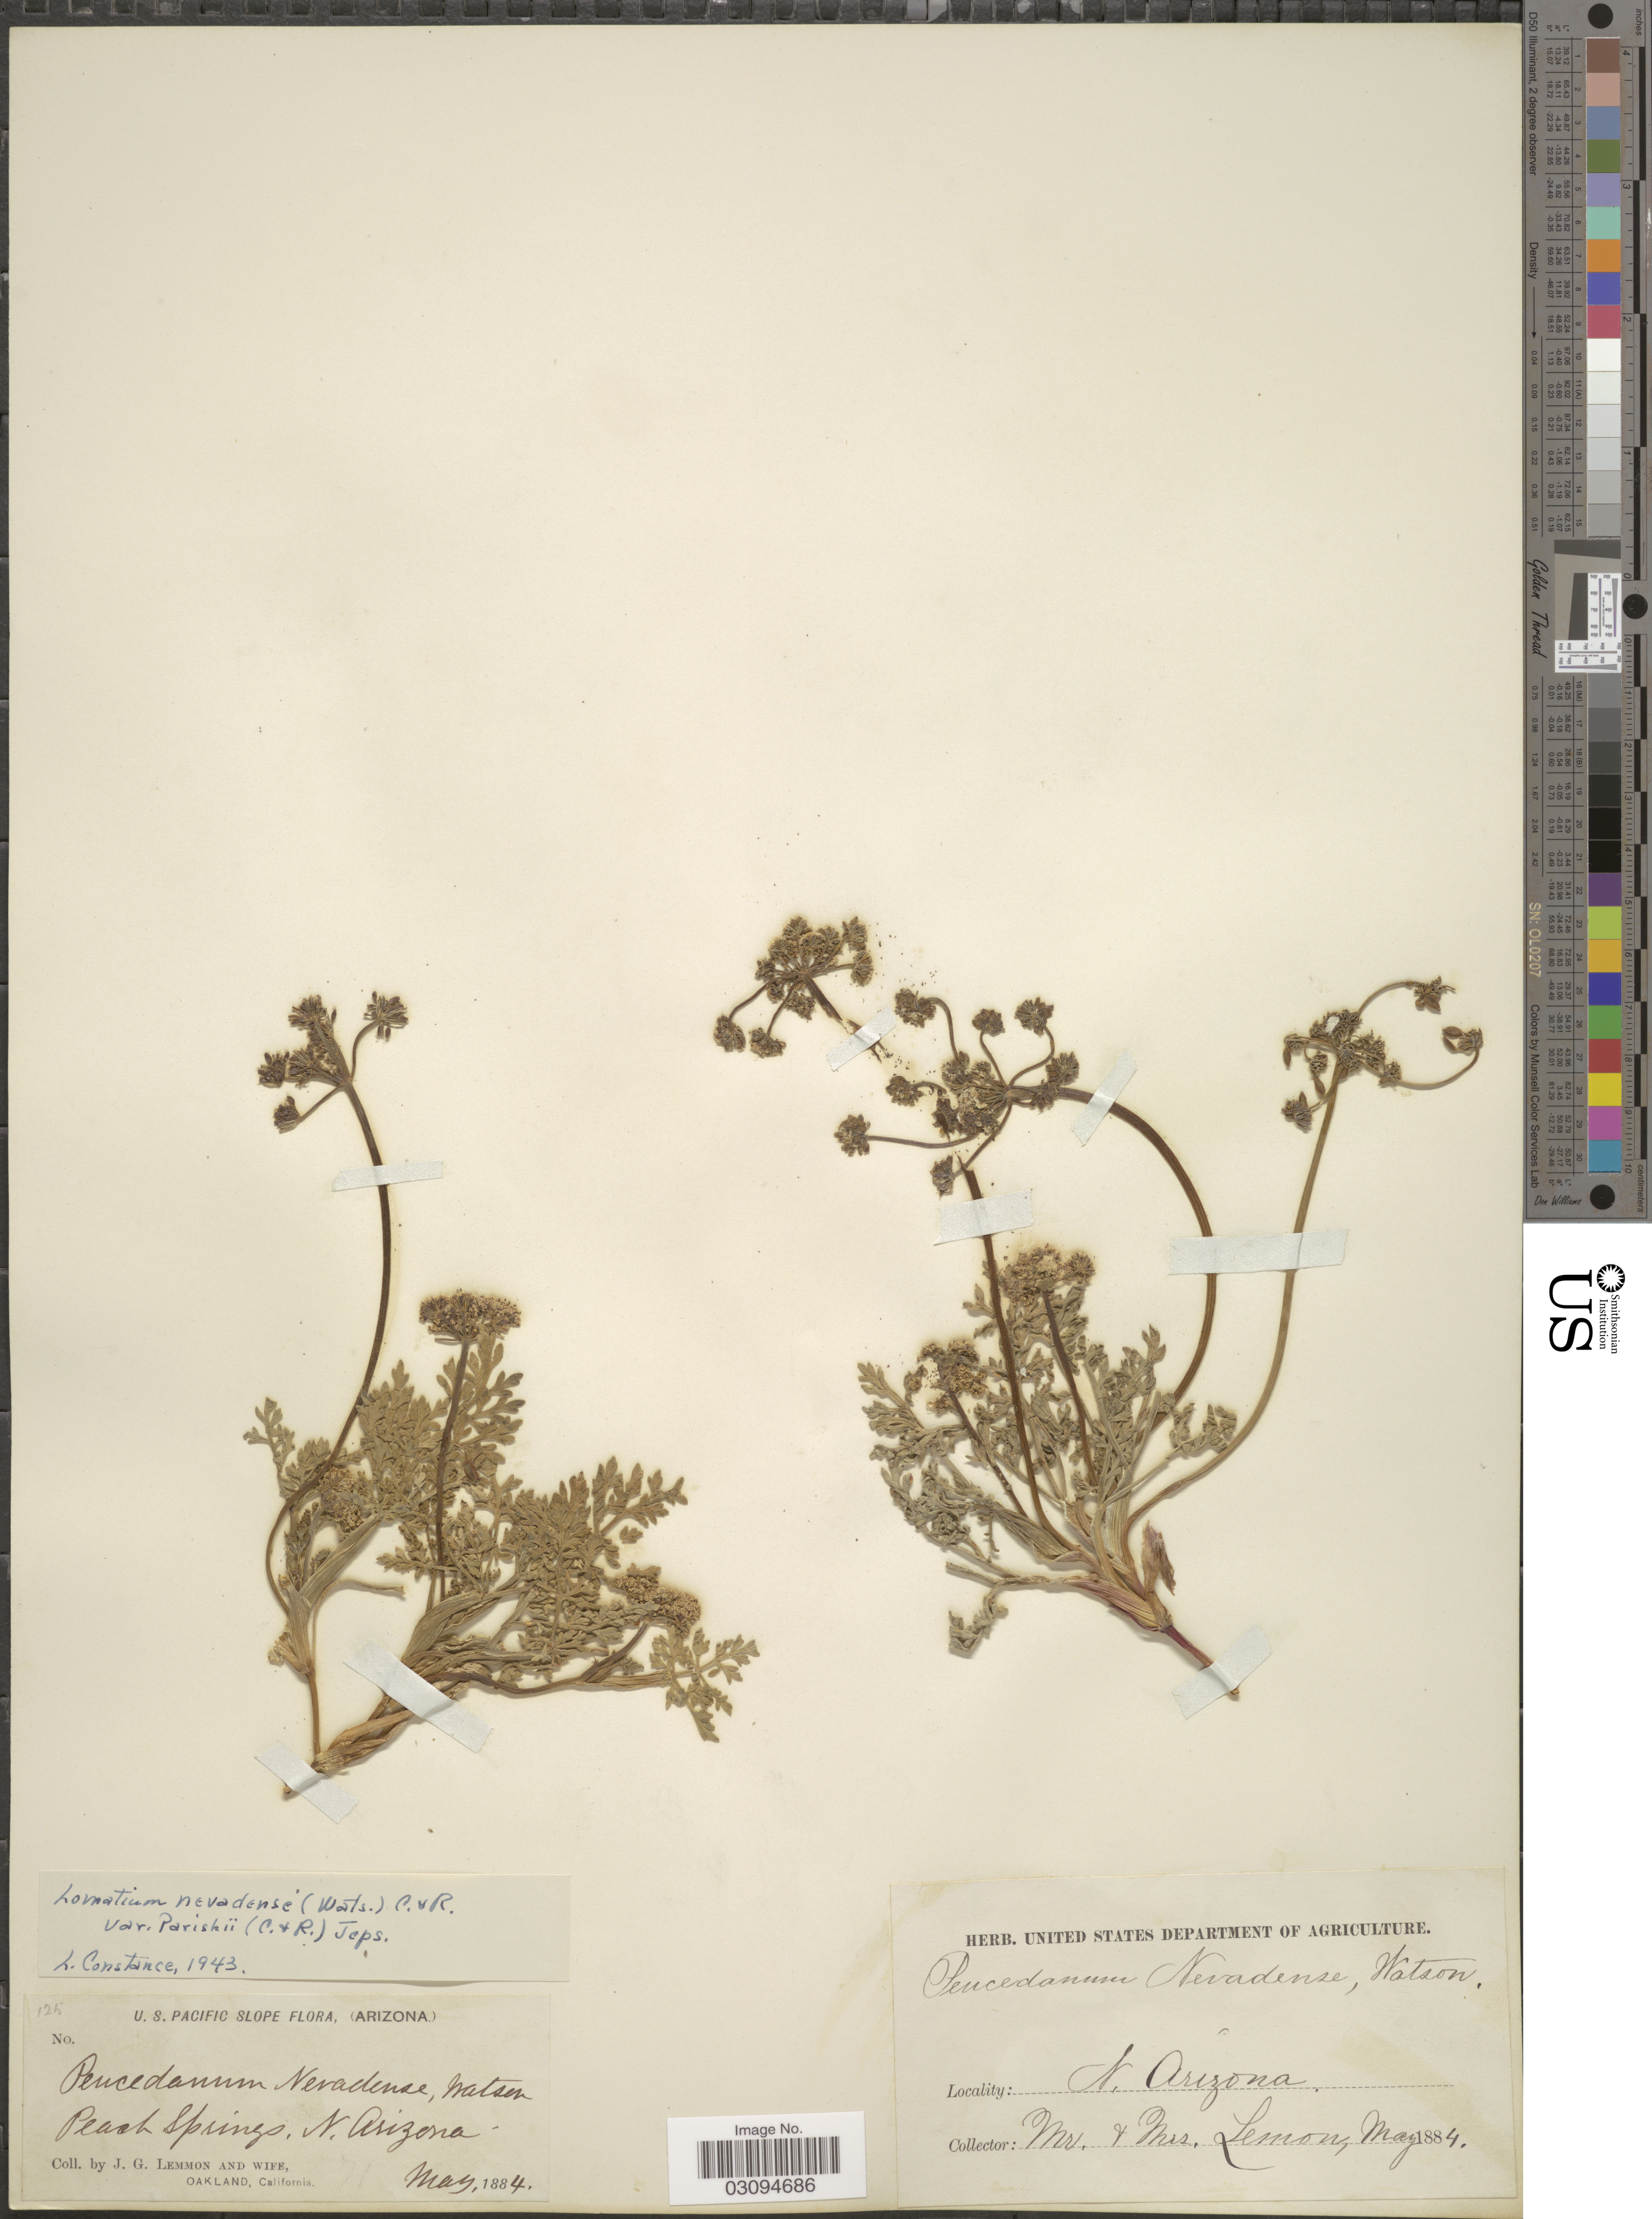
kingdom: Plantae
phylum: Tracheophyta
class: Magnoliopsida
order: Apiales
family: Apiaceae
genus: Lomatium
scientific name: Lomatium nevadense var. parishii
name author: (J.M. Coult. & Rose) Jeps.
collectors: J. Lemmon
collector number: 125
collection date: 1884-05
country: United States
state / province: Arizona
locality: U.S. Pacific Slope, Peach Springs, N. Arizona.